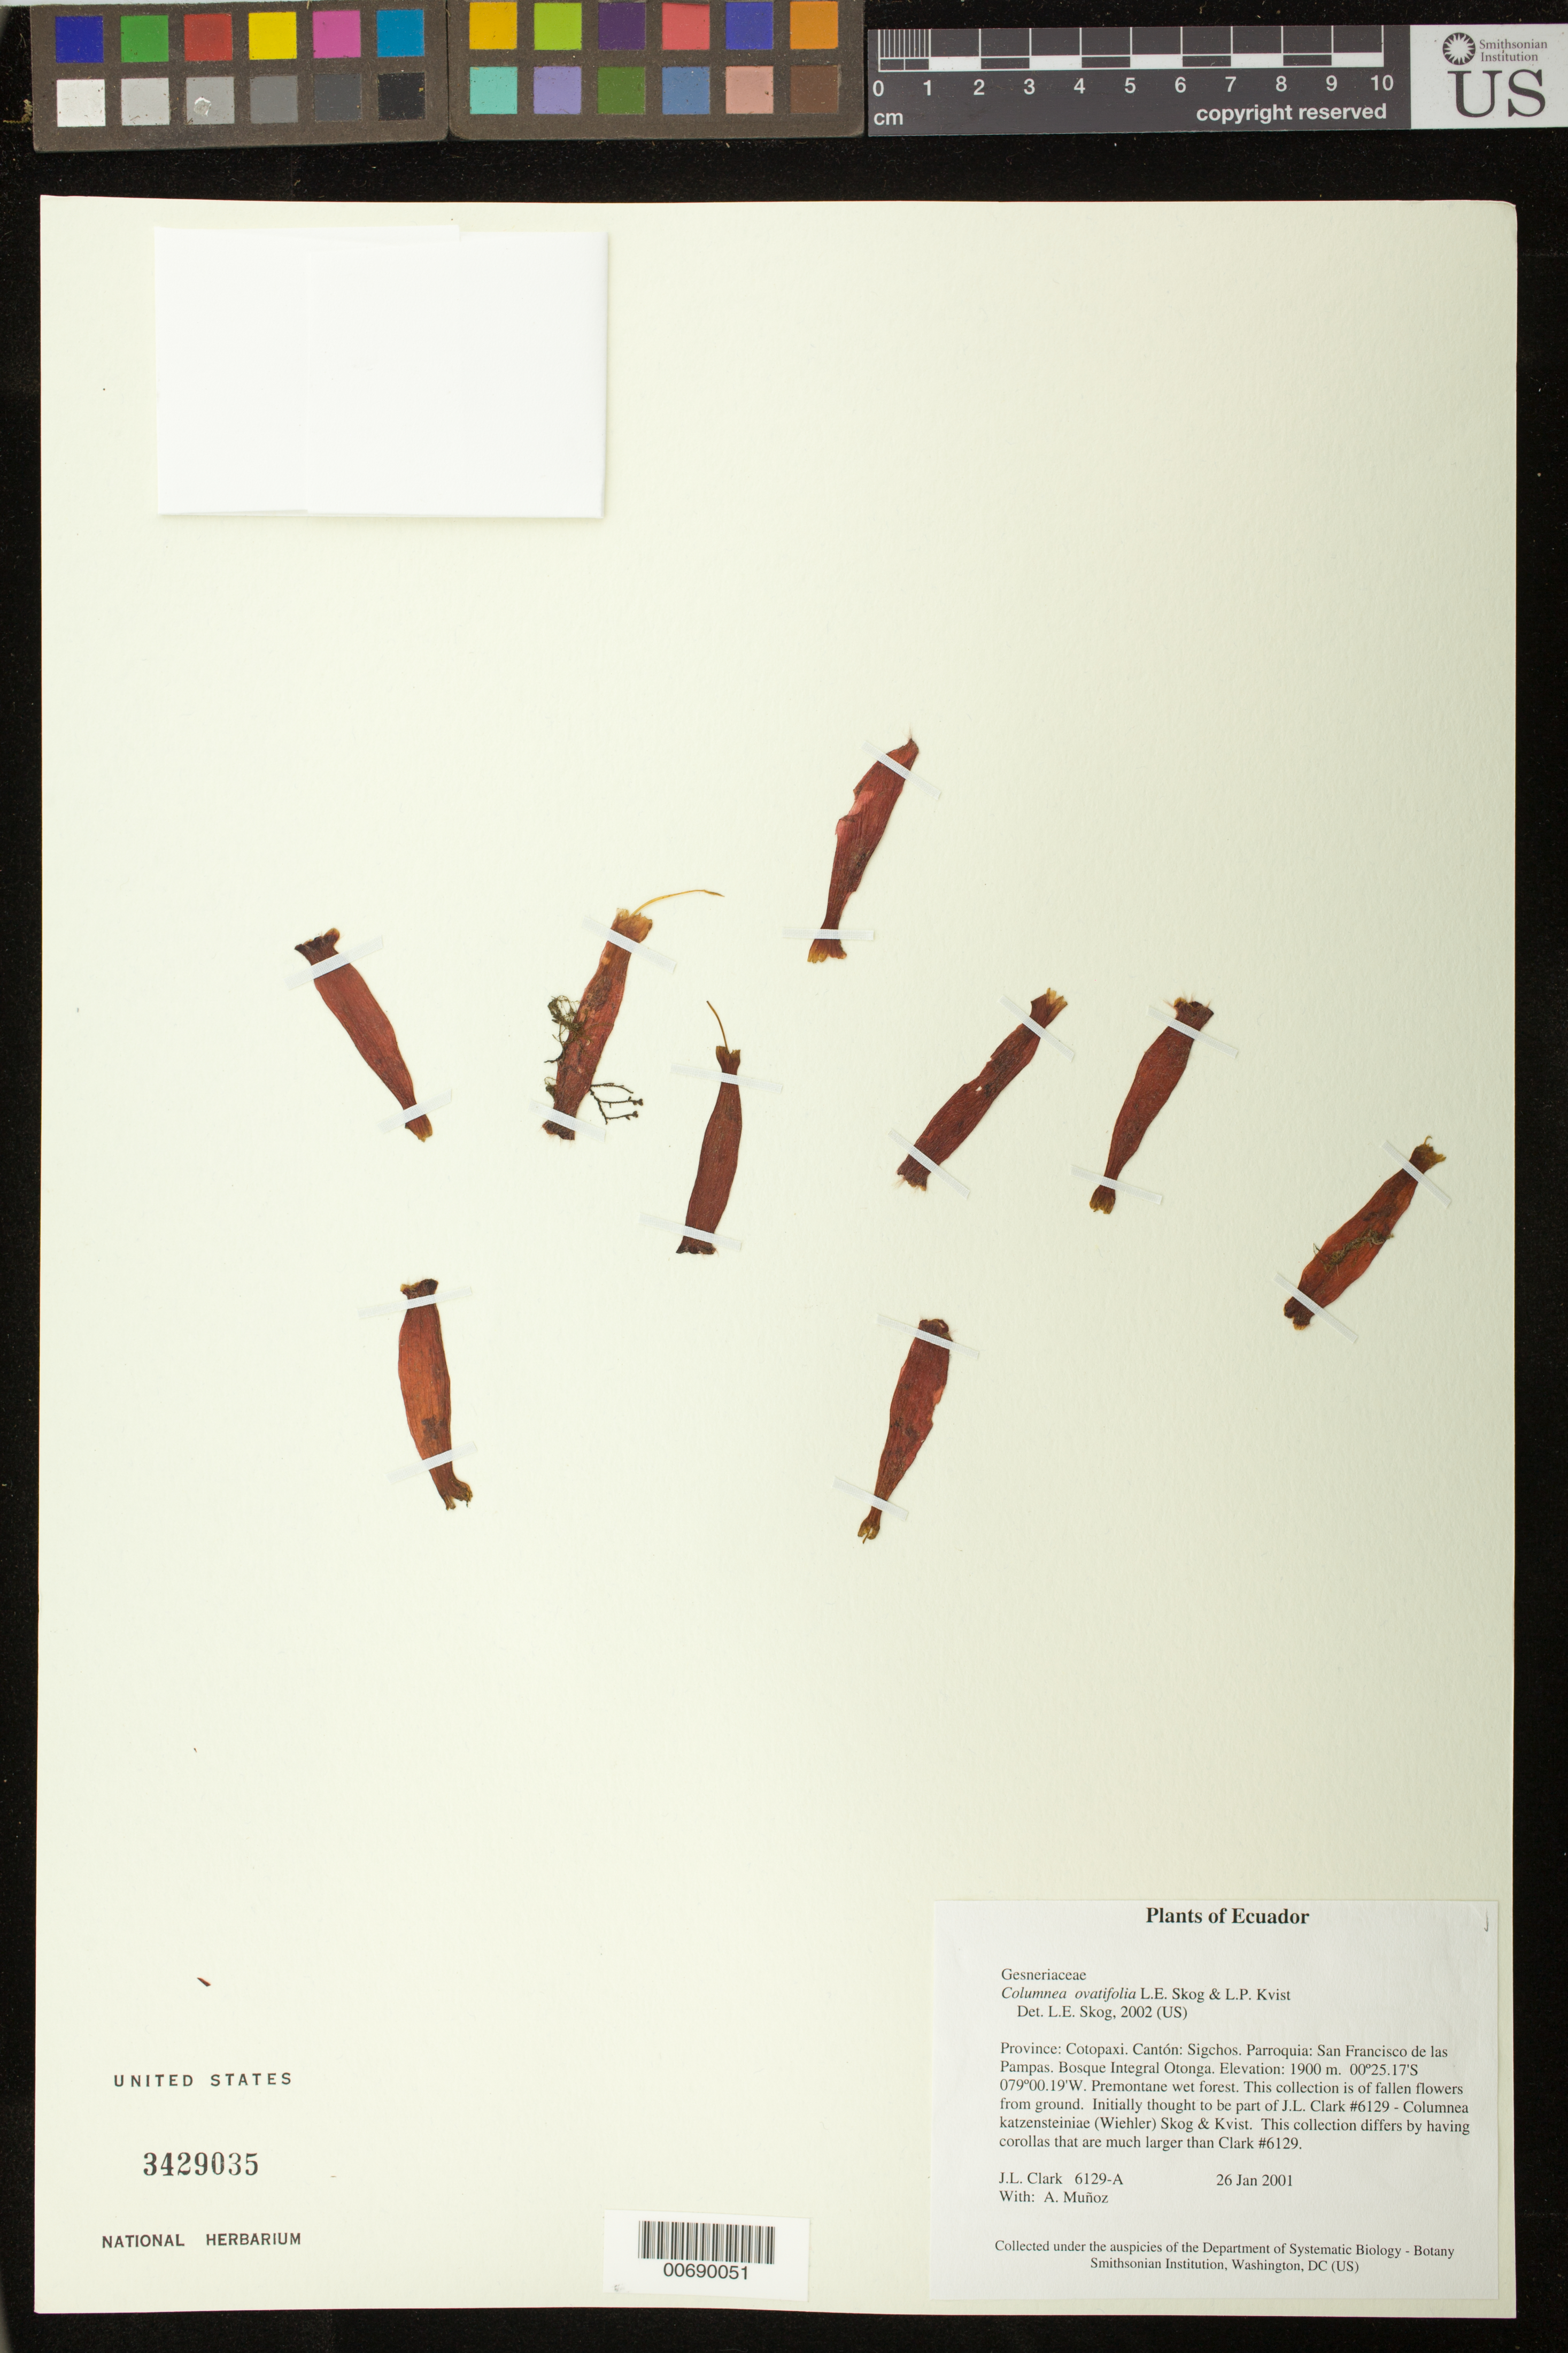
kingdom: Plantae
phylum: Tracheophyta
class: Magnoliopsida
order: Lamiales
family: Gesneriaceae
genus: Columnea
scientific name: Columnea ovatifolia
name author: L.P. Kvist & L.E. Skog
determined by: Skog, Laurence E.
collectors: J. L. Clark & A. Muñoz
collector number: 00129-a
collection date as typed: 26 Jan 2001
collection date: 2001-01-26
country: Ecuador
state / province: Cotopaxi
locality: Sigchos. Parroquia: San Francisco de las Pampas. Bosque Integral Otonga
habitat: Premontane wet forest.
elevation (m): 1900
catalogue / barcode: US 3429035